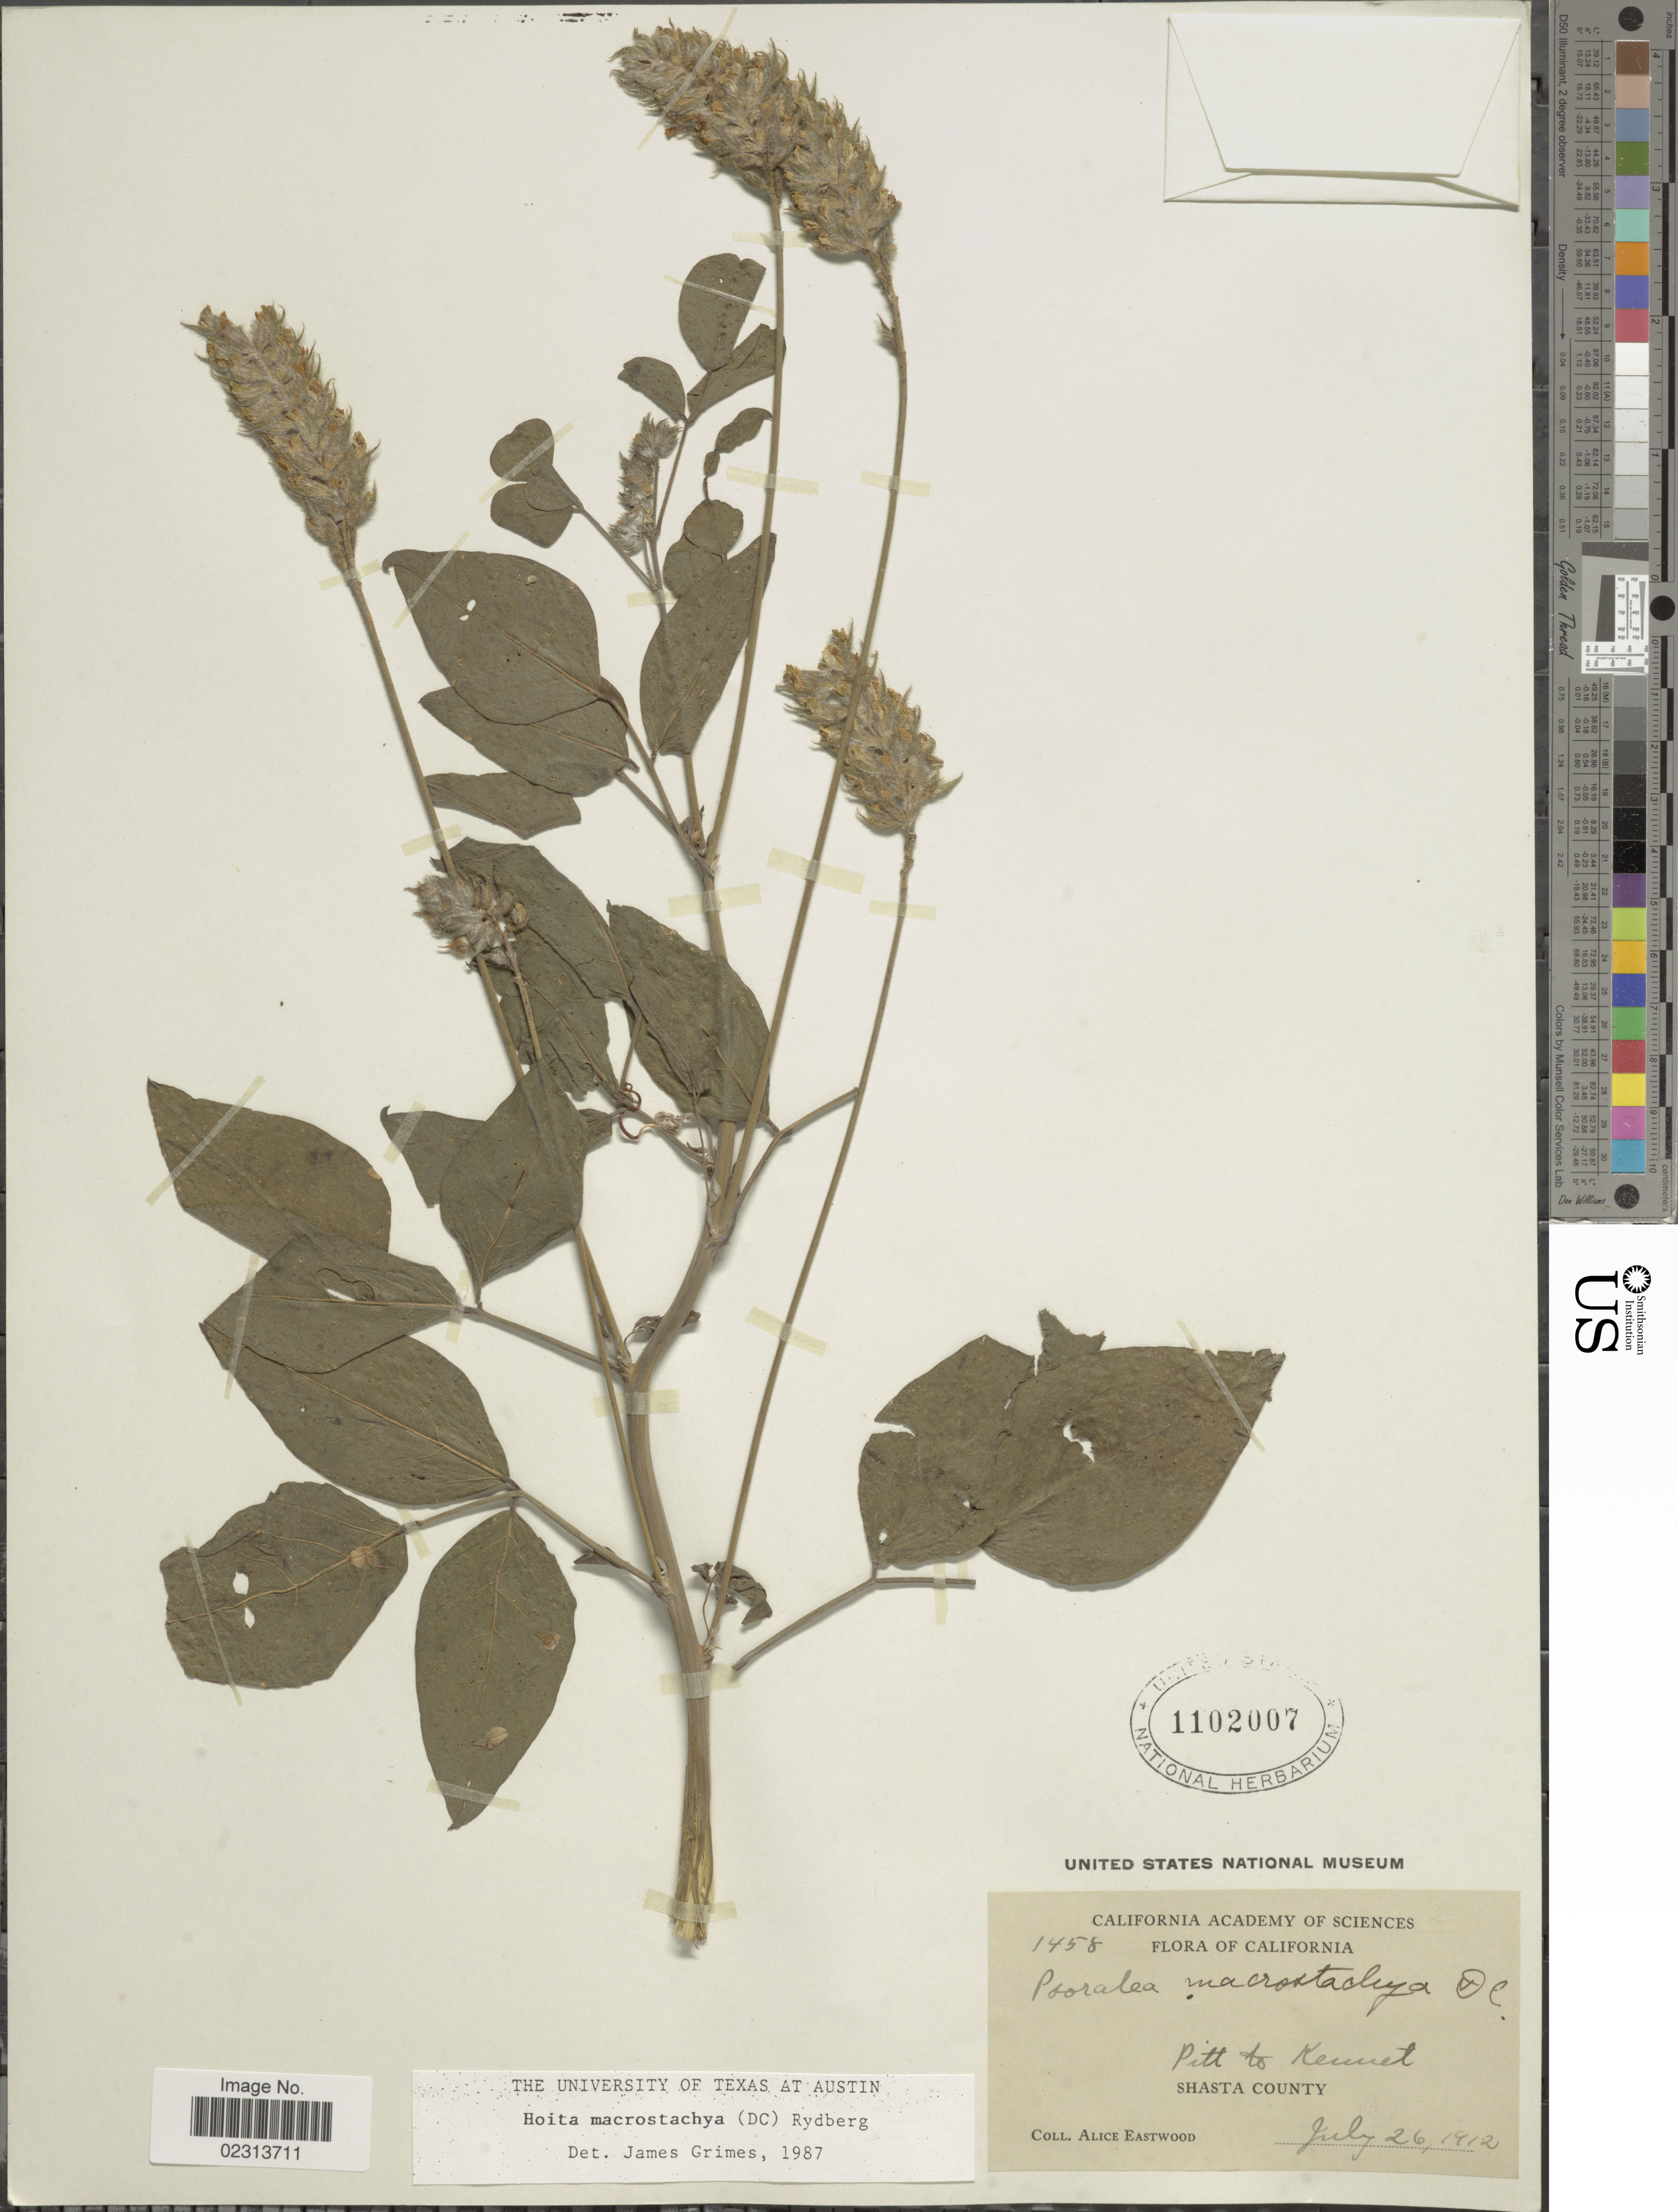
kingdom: Plantae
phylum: Tracheophyta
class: Magnoliopsida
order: Fabales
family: Fabaceae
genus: Hoita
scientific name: Hoita macrostachya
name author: (DC.) Rydb.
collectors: A. Eastwood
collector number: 1458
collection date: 1912-07-26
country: United States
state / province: California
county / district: Shasta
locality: Pitt to Kennet , Shasta County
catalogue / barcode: US 1102007